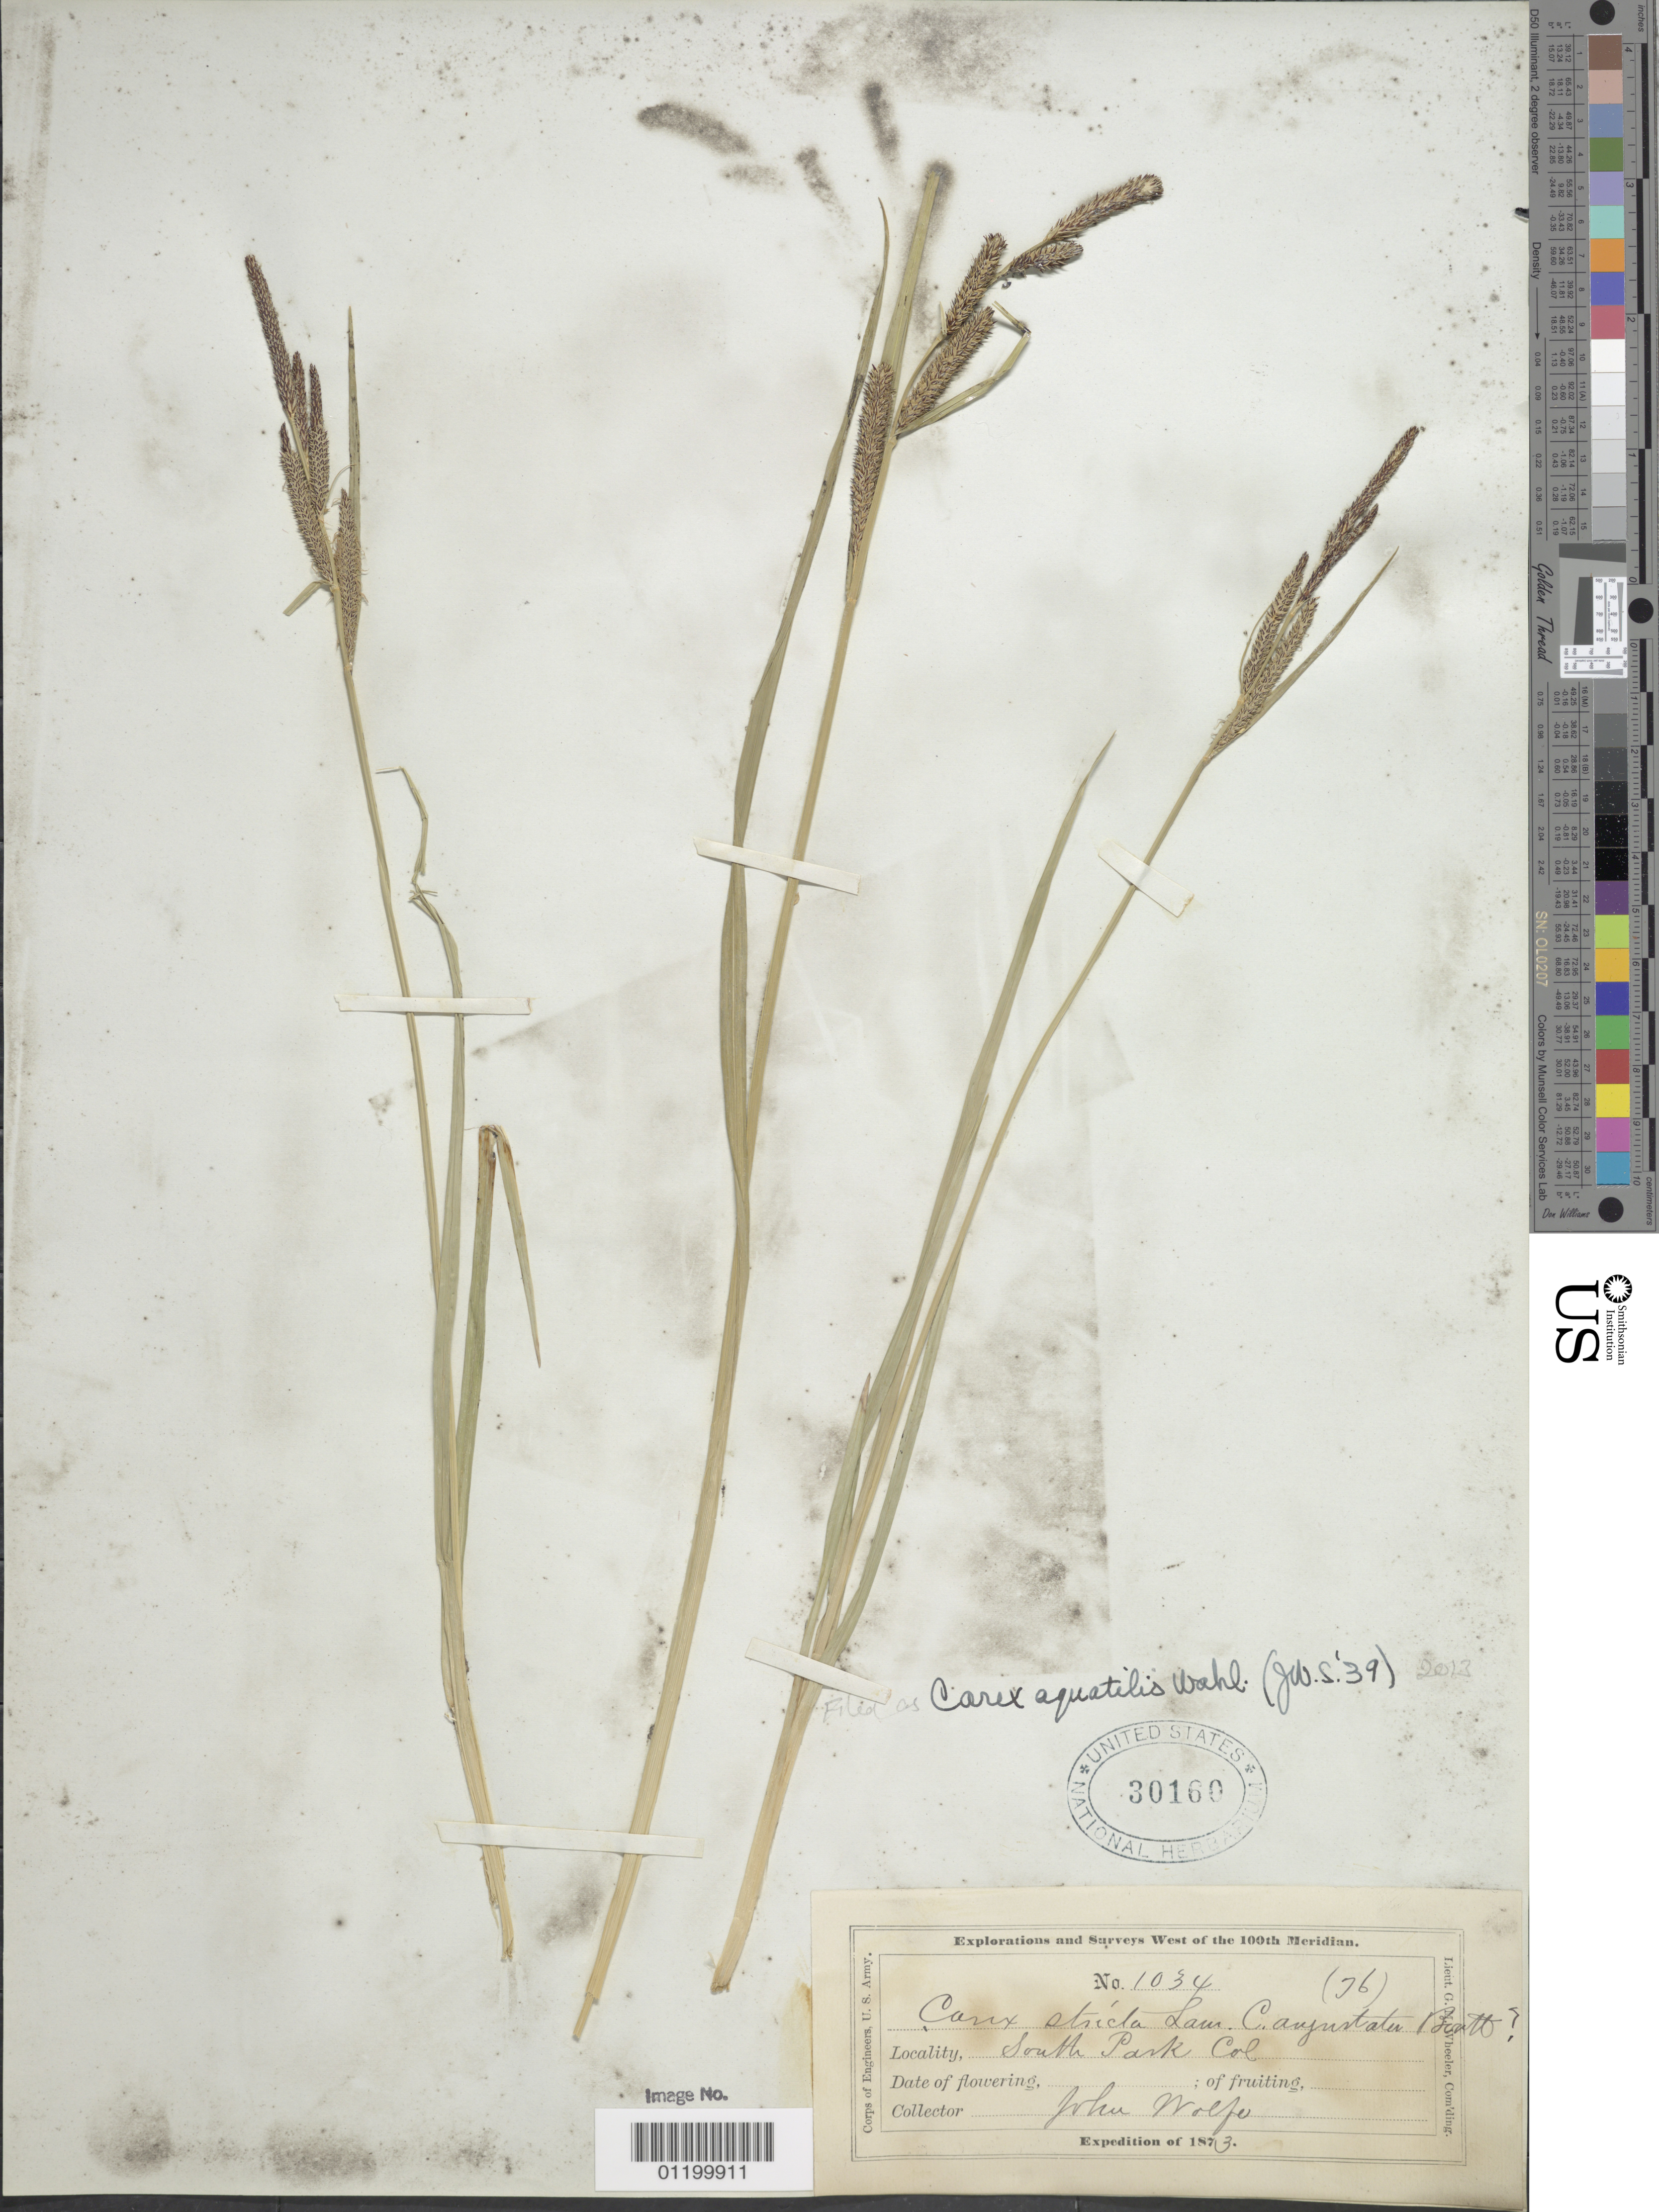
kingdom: Plantae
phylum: Tracheophyta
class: Liliopsida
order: Poales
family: Cyperaceae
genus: Carex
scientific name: Carex aquatilis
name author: Wahlenb.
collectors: J. Wolf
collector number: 1034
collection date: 1873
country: United States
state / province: Colorado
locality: South Park, Col Ter.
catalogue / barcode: US 30160